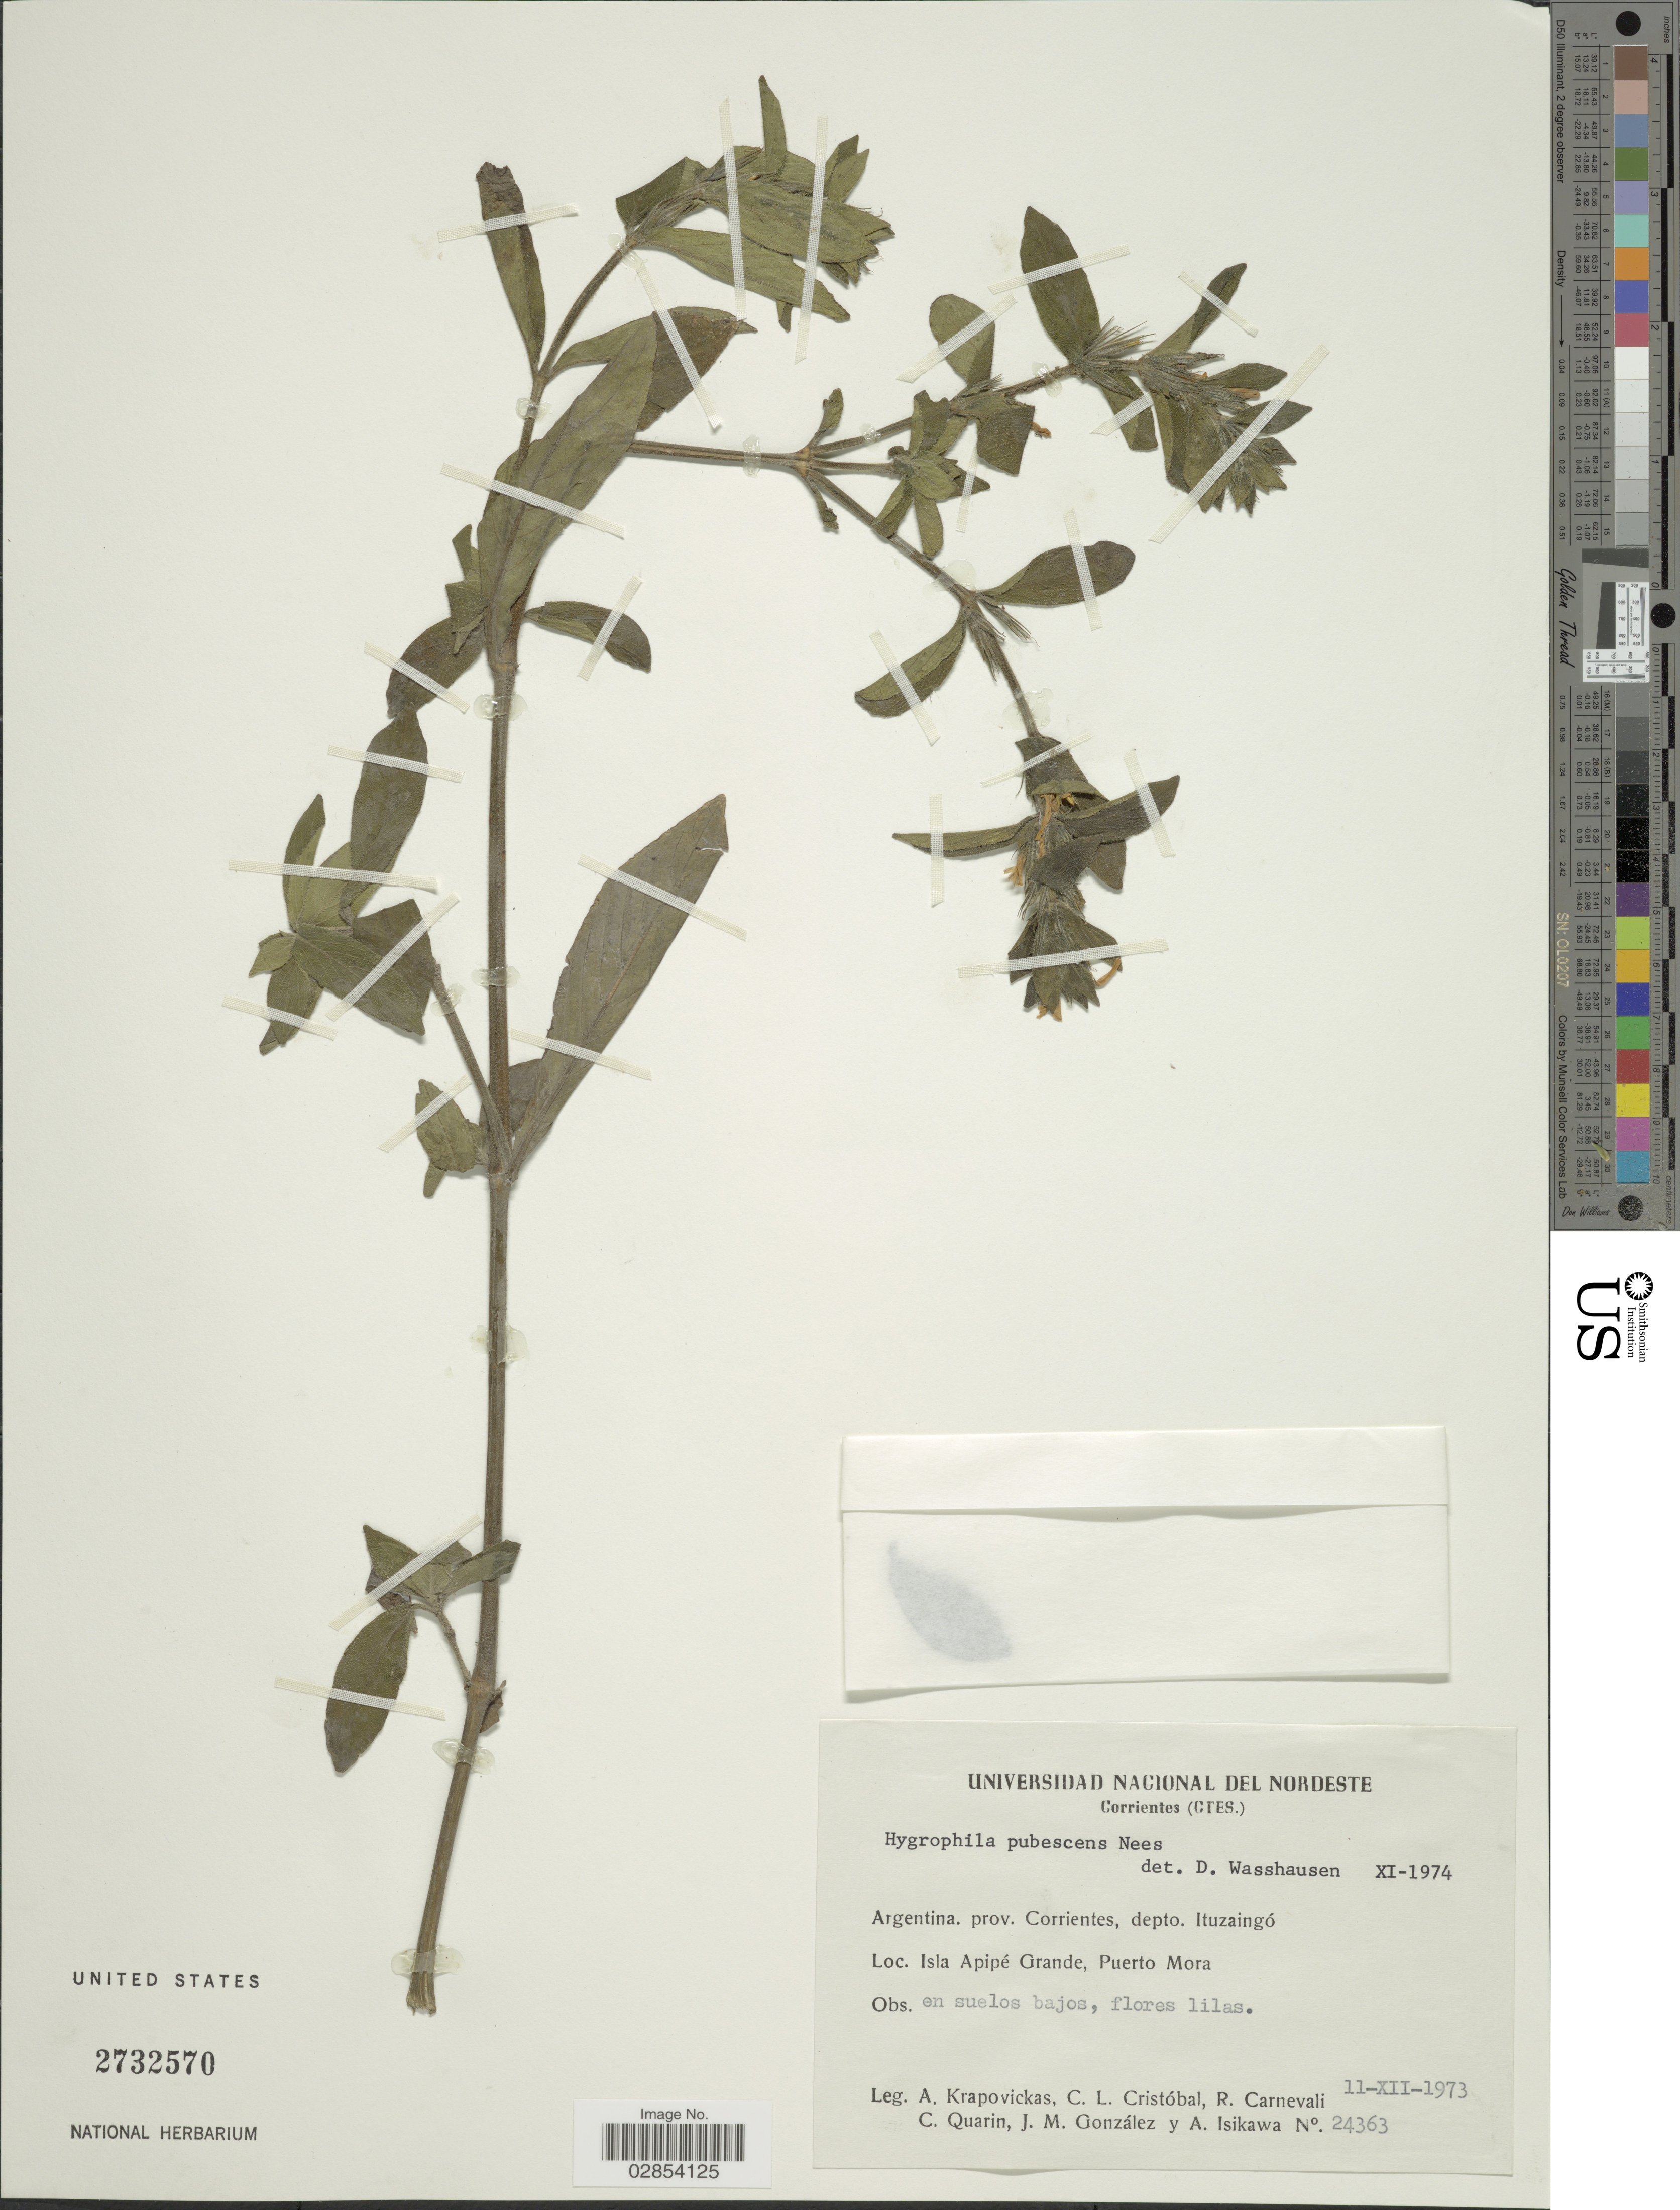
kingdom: Plantae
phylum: Tracheophyta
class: Magnoliopsida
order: Lamiales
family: Acanthaceae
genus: Hygrophila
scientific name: Hygrophila pubescens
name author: Nees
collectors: A. Krapovickas, C. L. Cristóbal, R. Carnevali, C. Quarin & et al.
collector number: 24363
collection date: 1973-12-11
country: Argentina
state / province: Corrientes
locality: Depto. Ituzaingó, Isla Apipé Grande, Puerto Mora.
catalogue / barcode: US 2732570